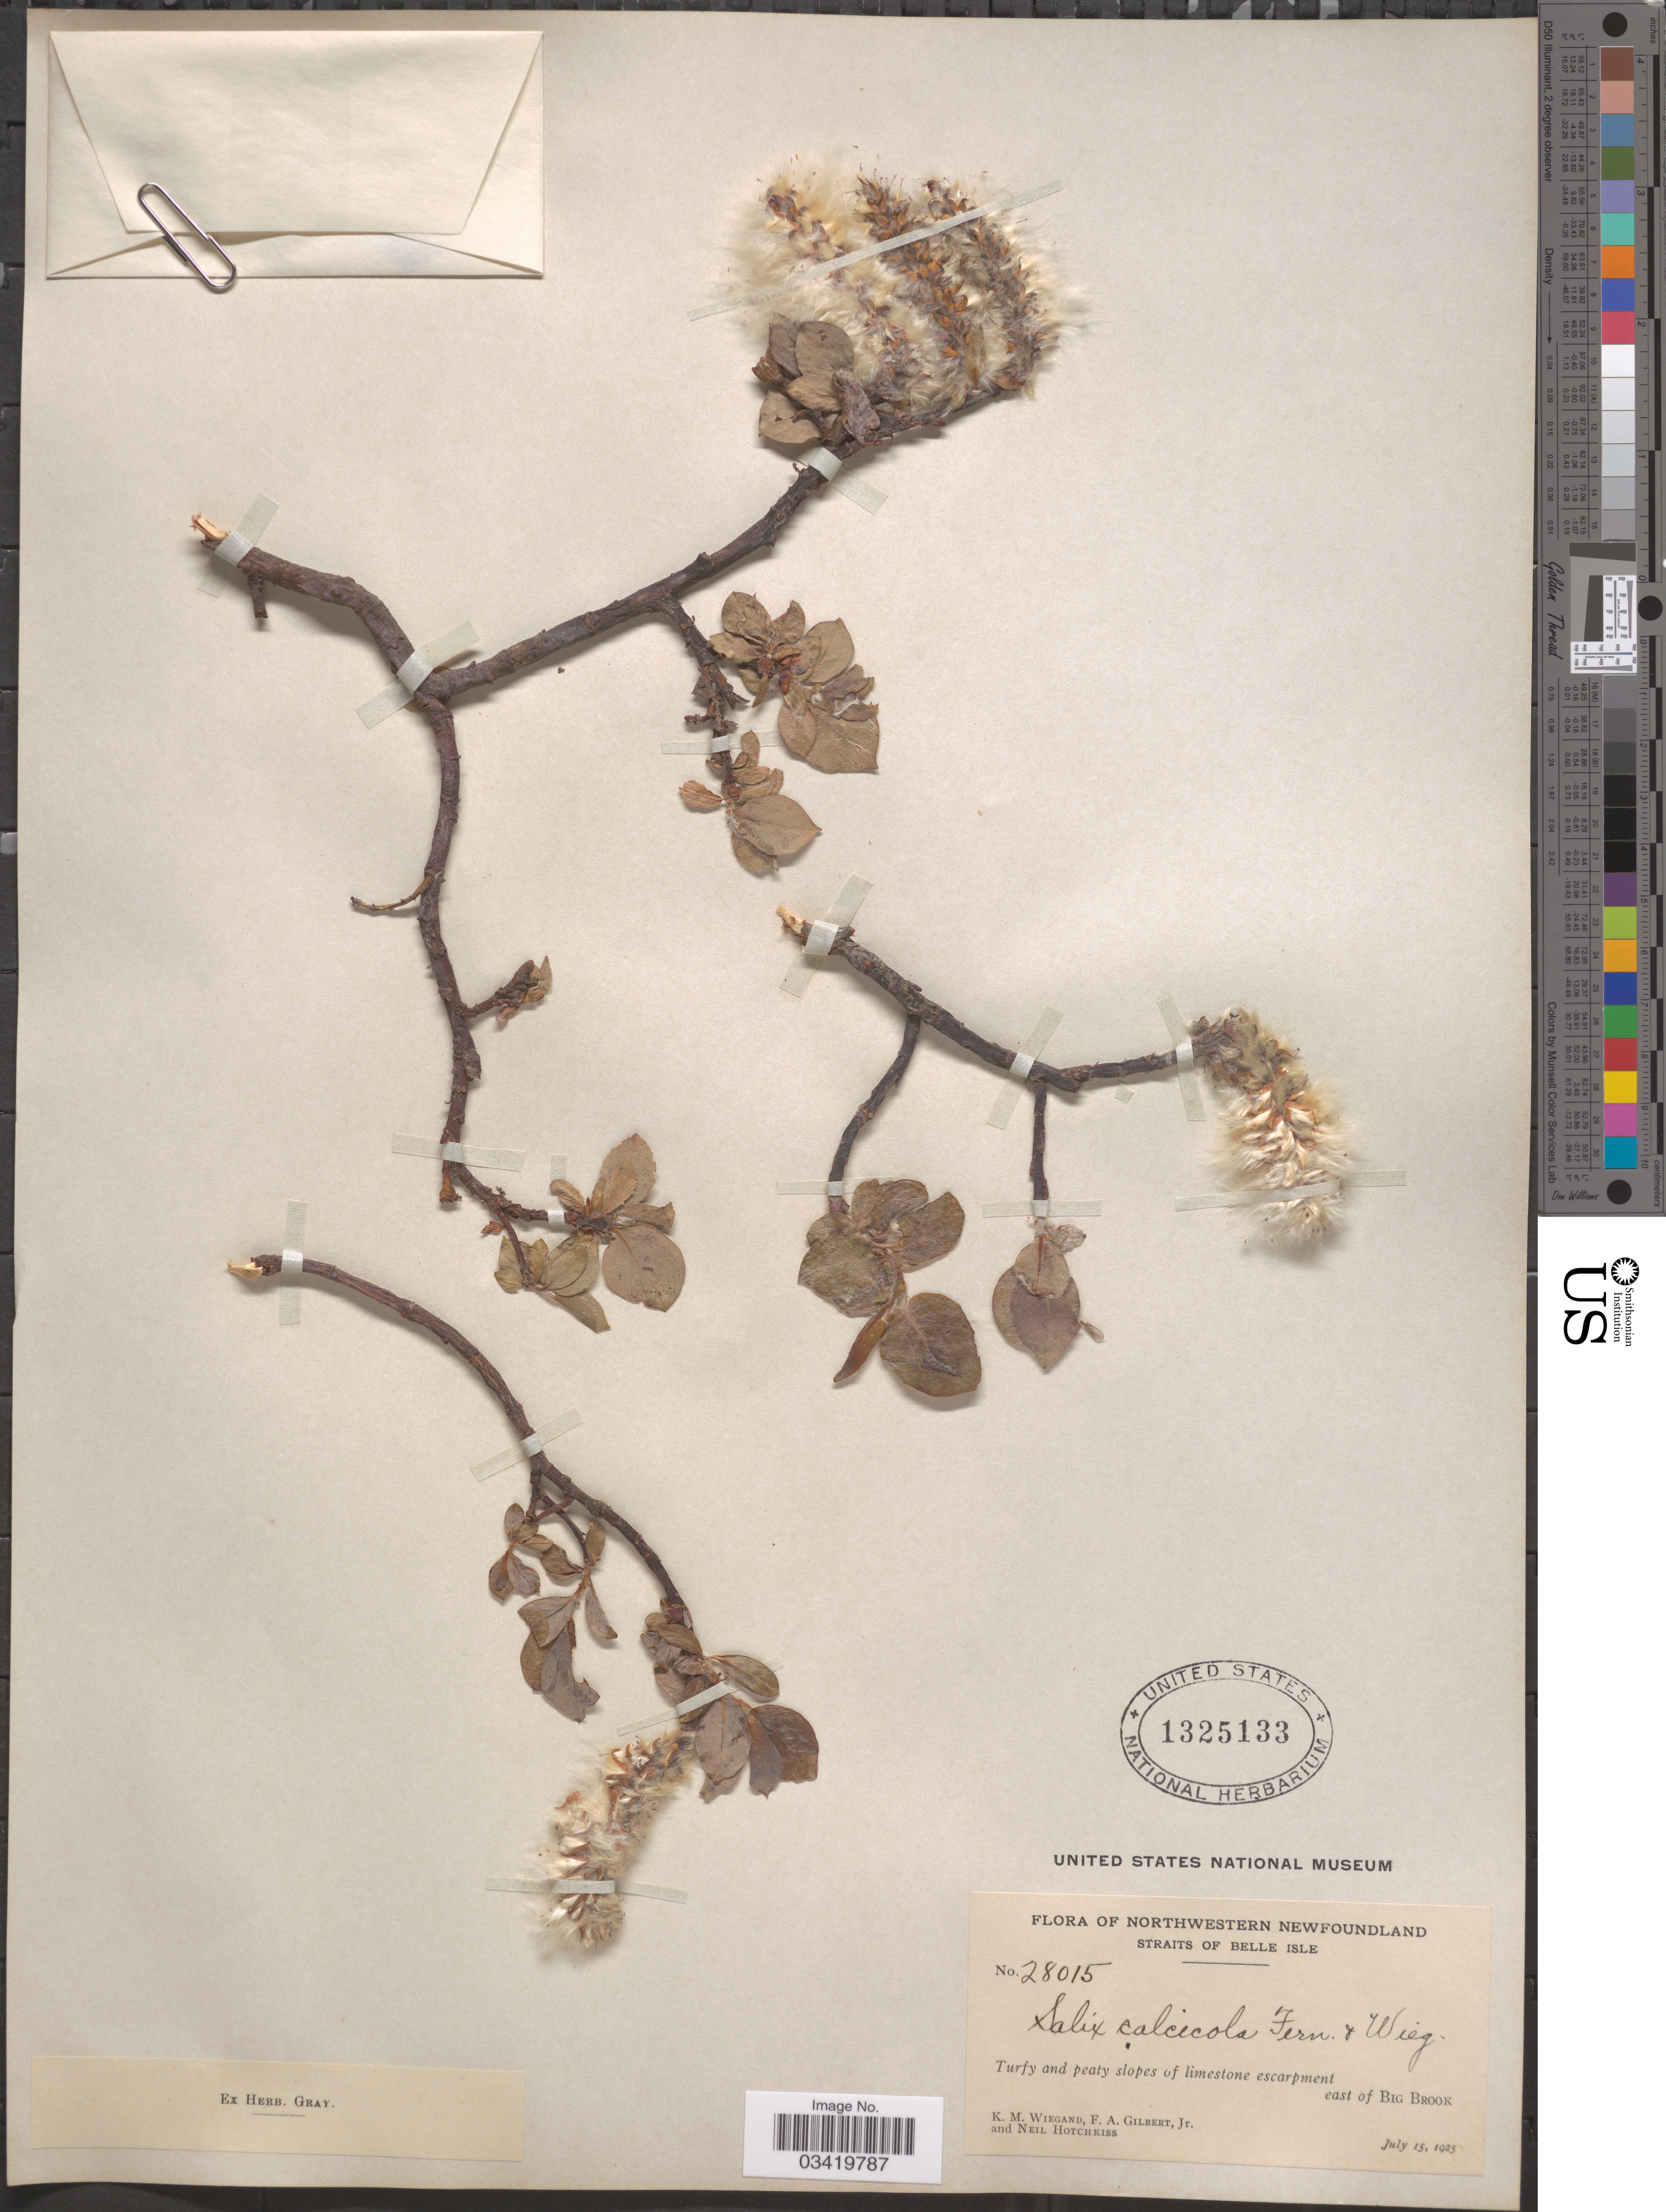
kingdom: Plantae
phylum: Tracheophyta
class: Magnoliopsida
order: Malpighiales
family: Salicaceae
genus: Salix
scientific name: Salix calcicola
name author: Fernald & Wiegand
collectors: K. M. Wiegand, F. A. Gilbert & N. Hotchkiss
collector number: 28015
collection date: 1925-07-15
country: Canada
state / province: Newfoundland and Labrador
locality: Northwestern Newfoundland. Straits of Belle Isle. Turfy and peaty slopes of limestone escarpment east of Big Brook.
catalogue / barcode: US 1325133